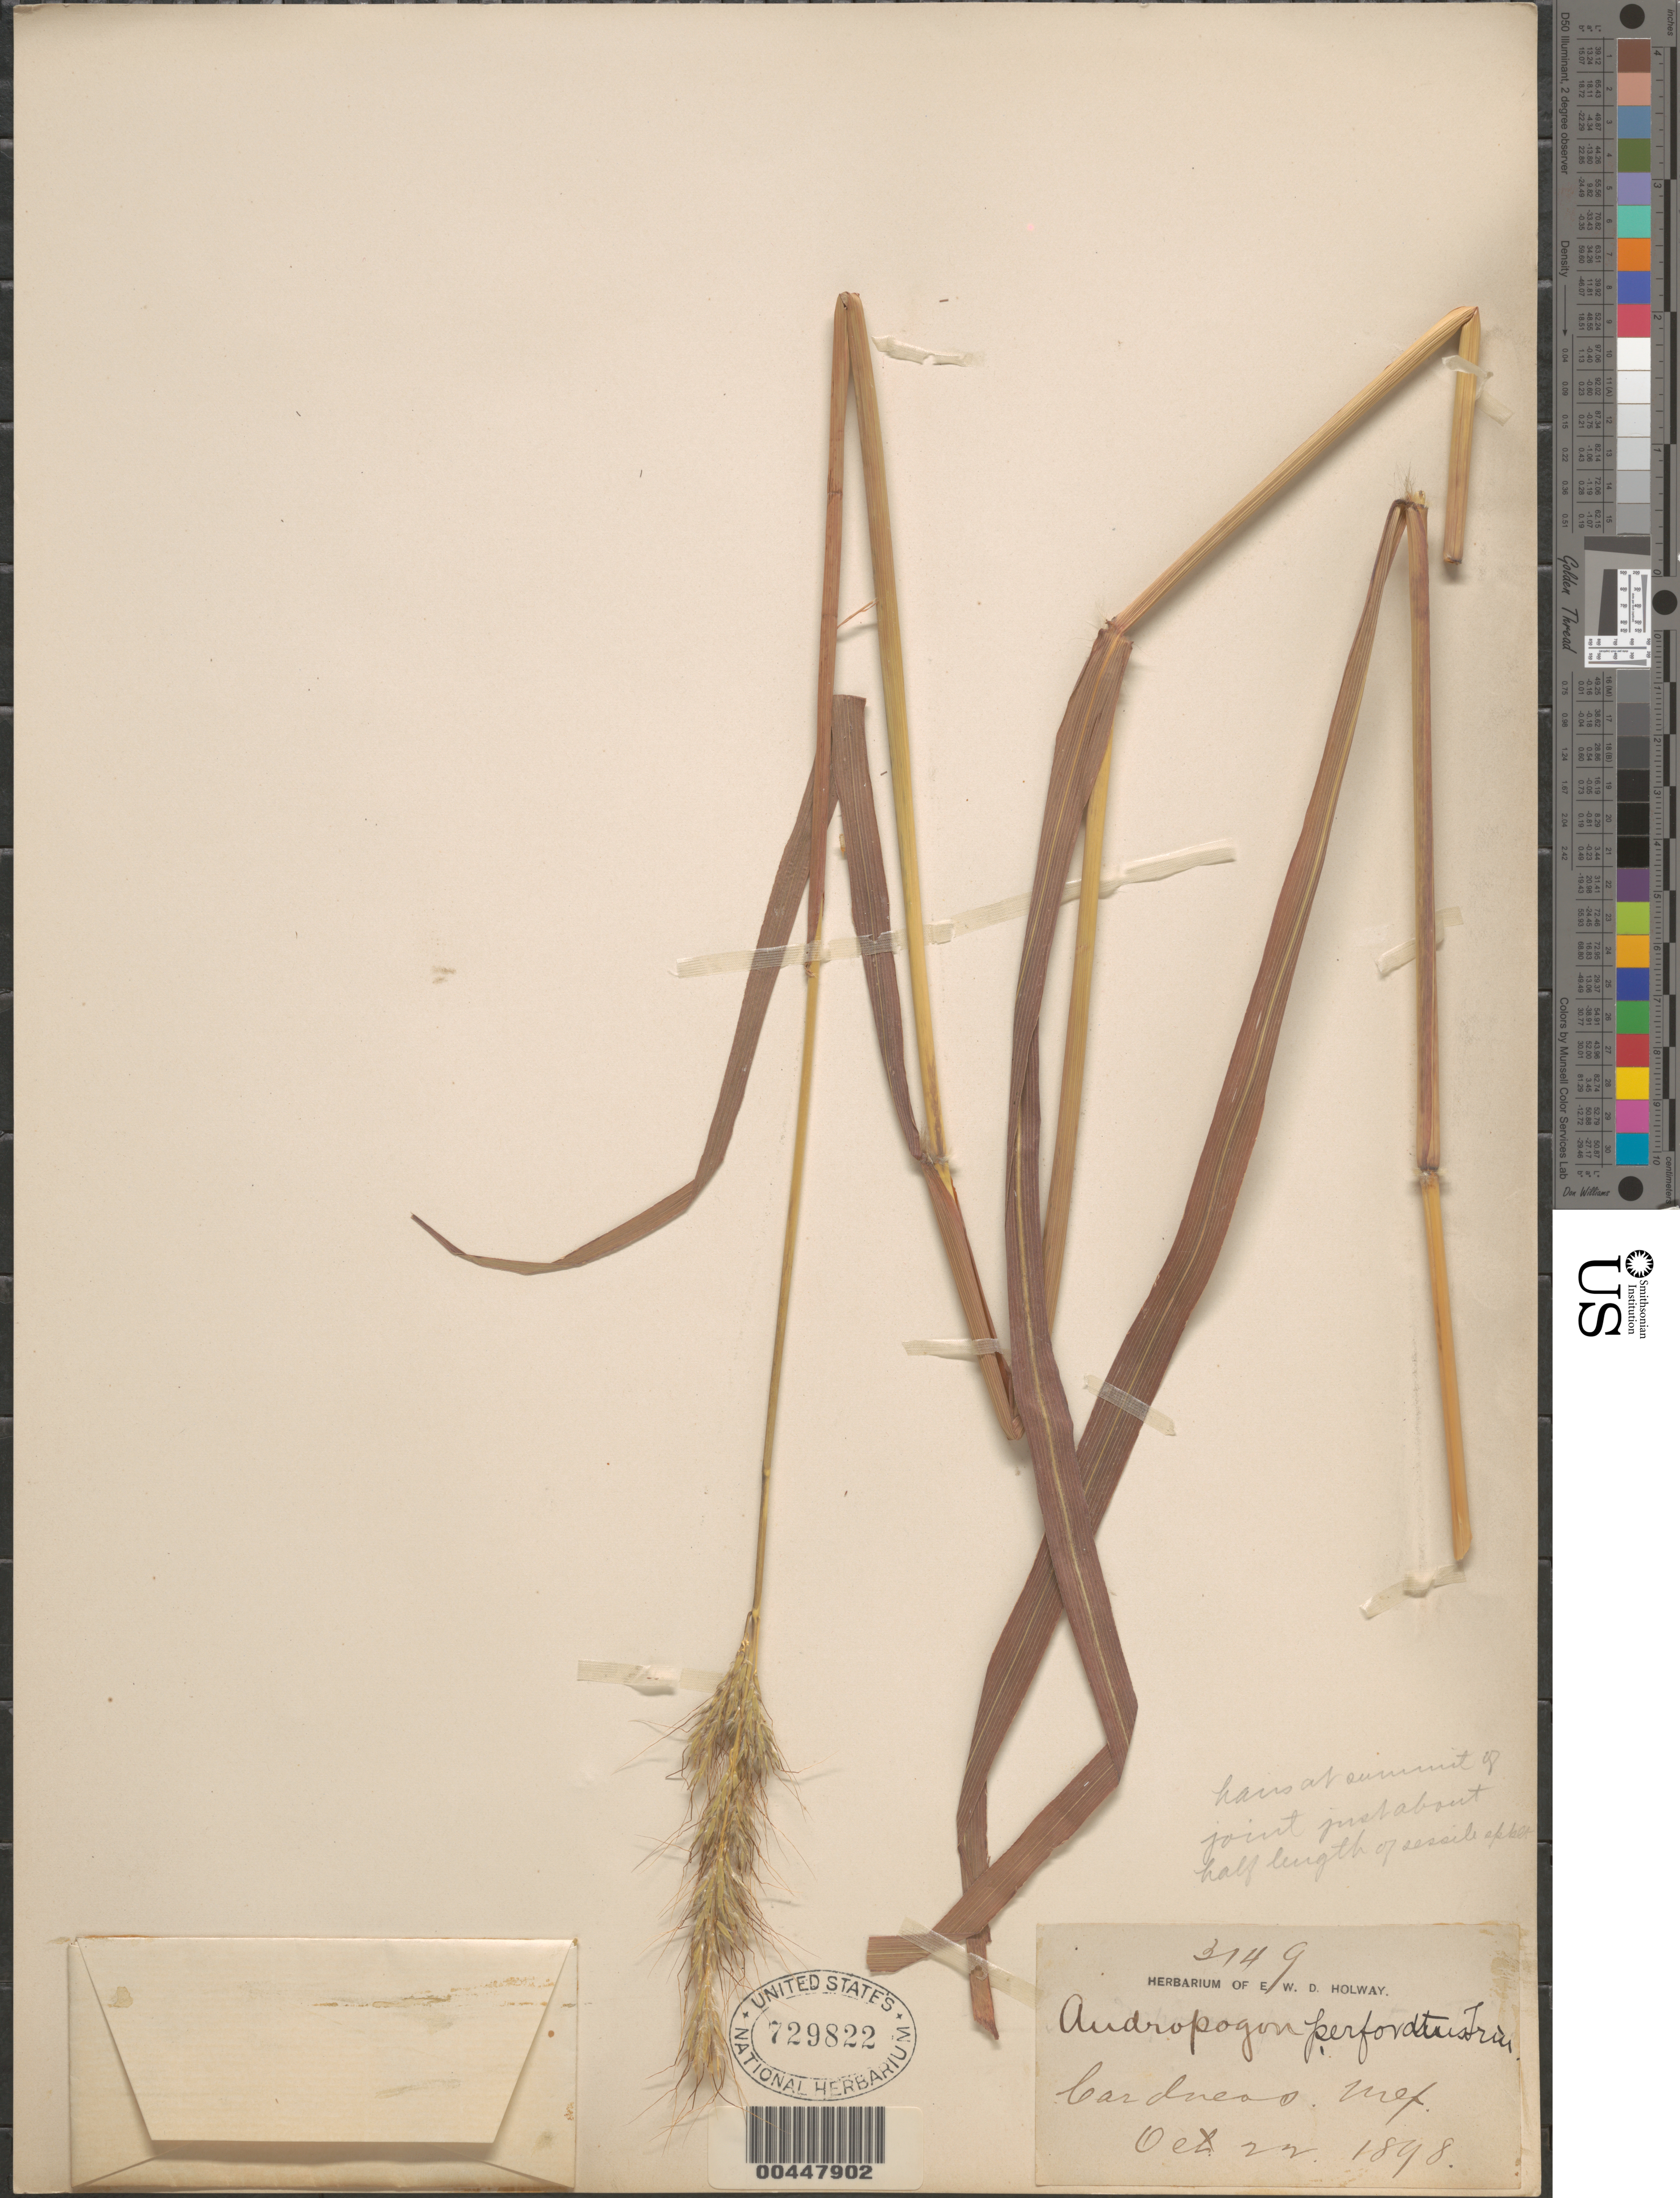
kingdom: Plantae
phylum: Tracheophyta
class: Liliopsida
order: Poales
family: Poaceae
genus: Andropogon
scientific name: Andropogon schlumbergeri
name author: E. Fourn.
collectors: ex herb. E.W.D. Holway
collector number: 3149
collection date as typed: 22 Oct 1898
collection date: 1898-10-22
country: Mexico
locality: Cardneao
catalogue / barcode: US 729822